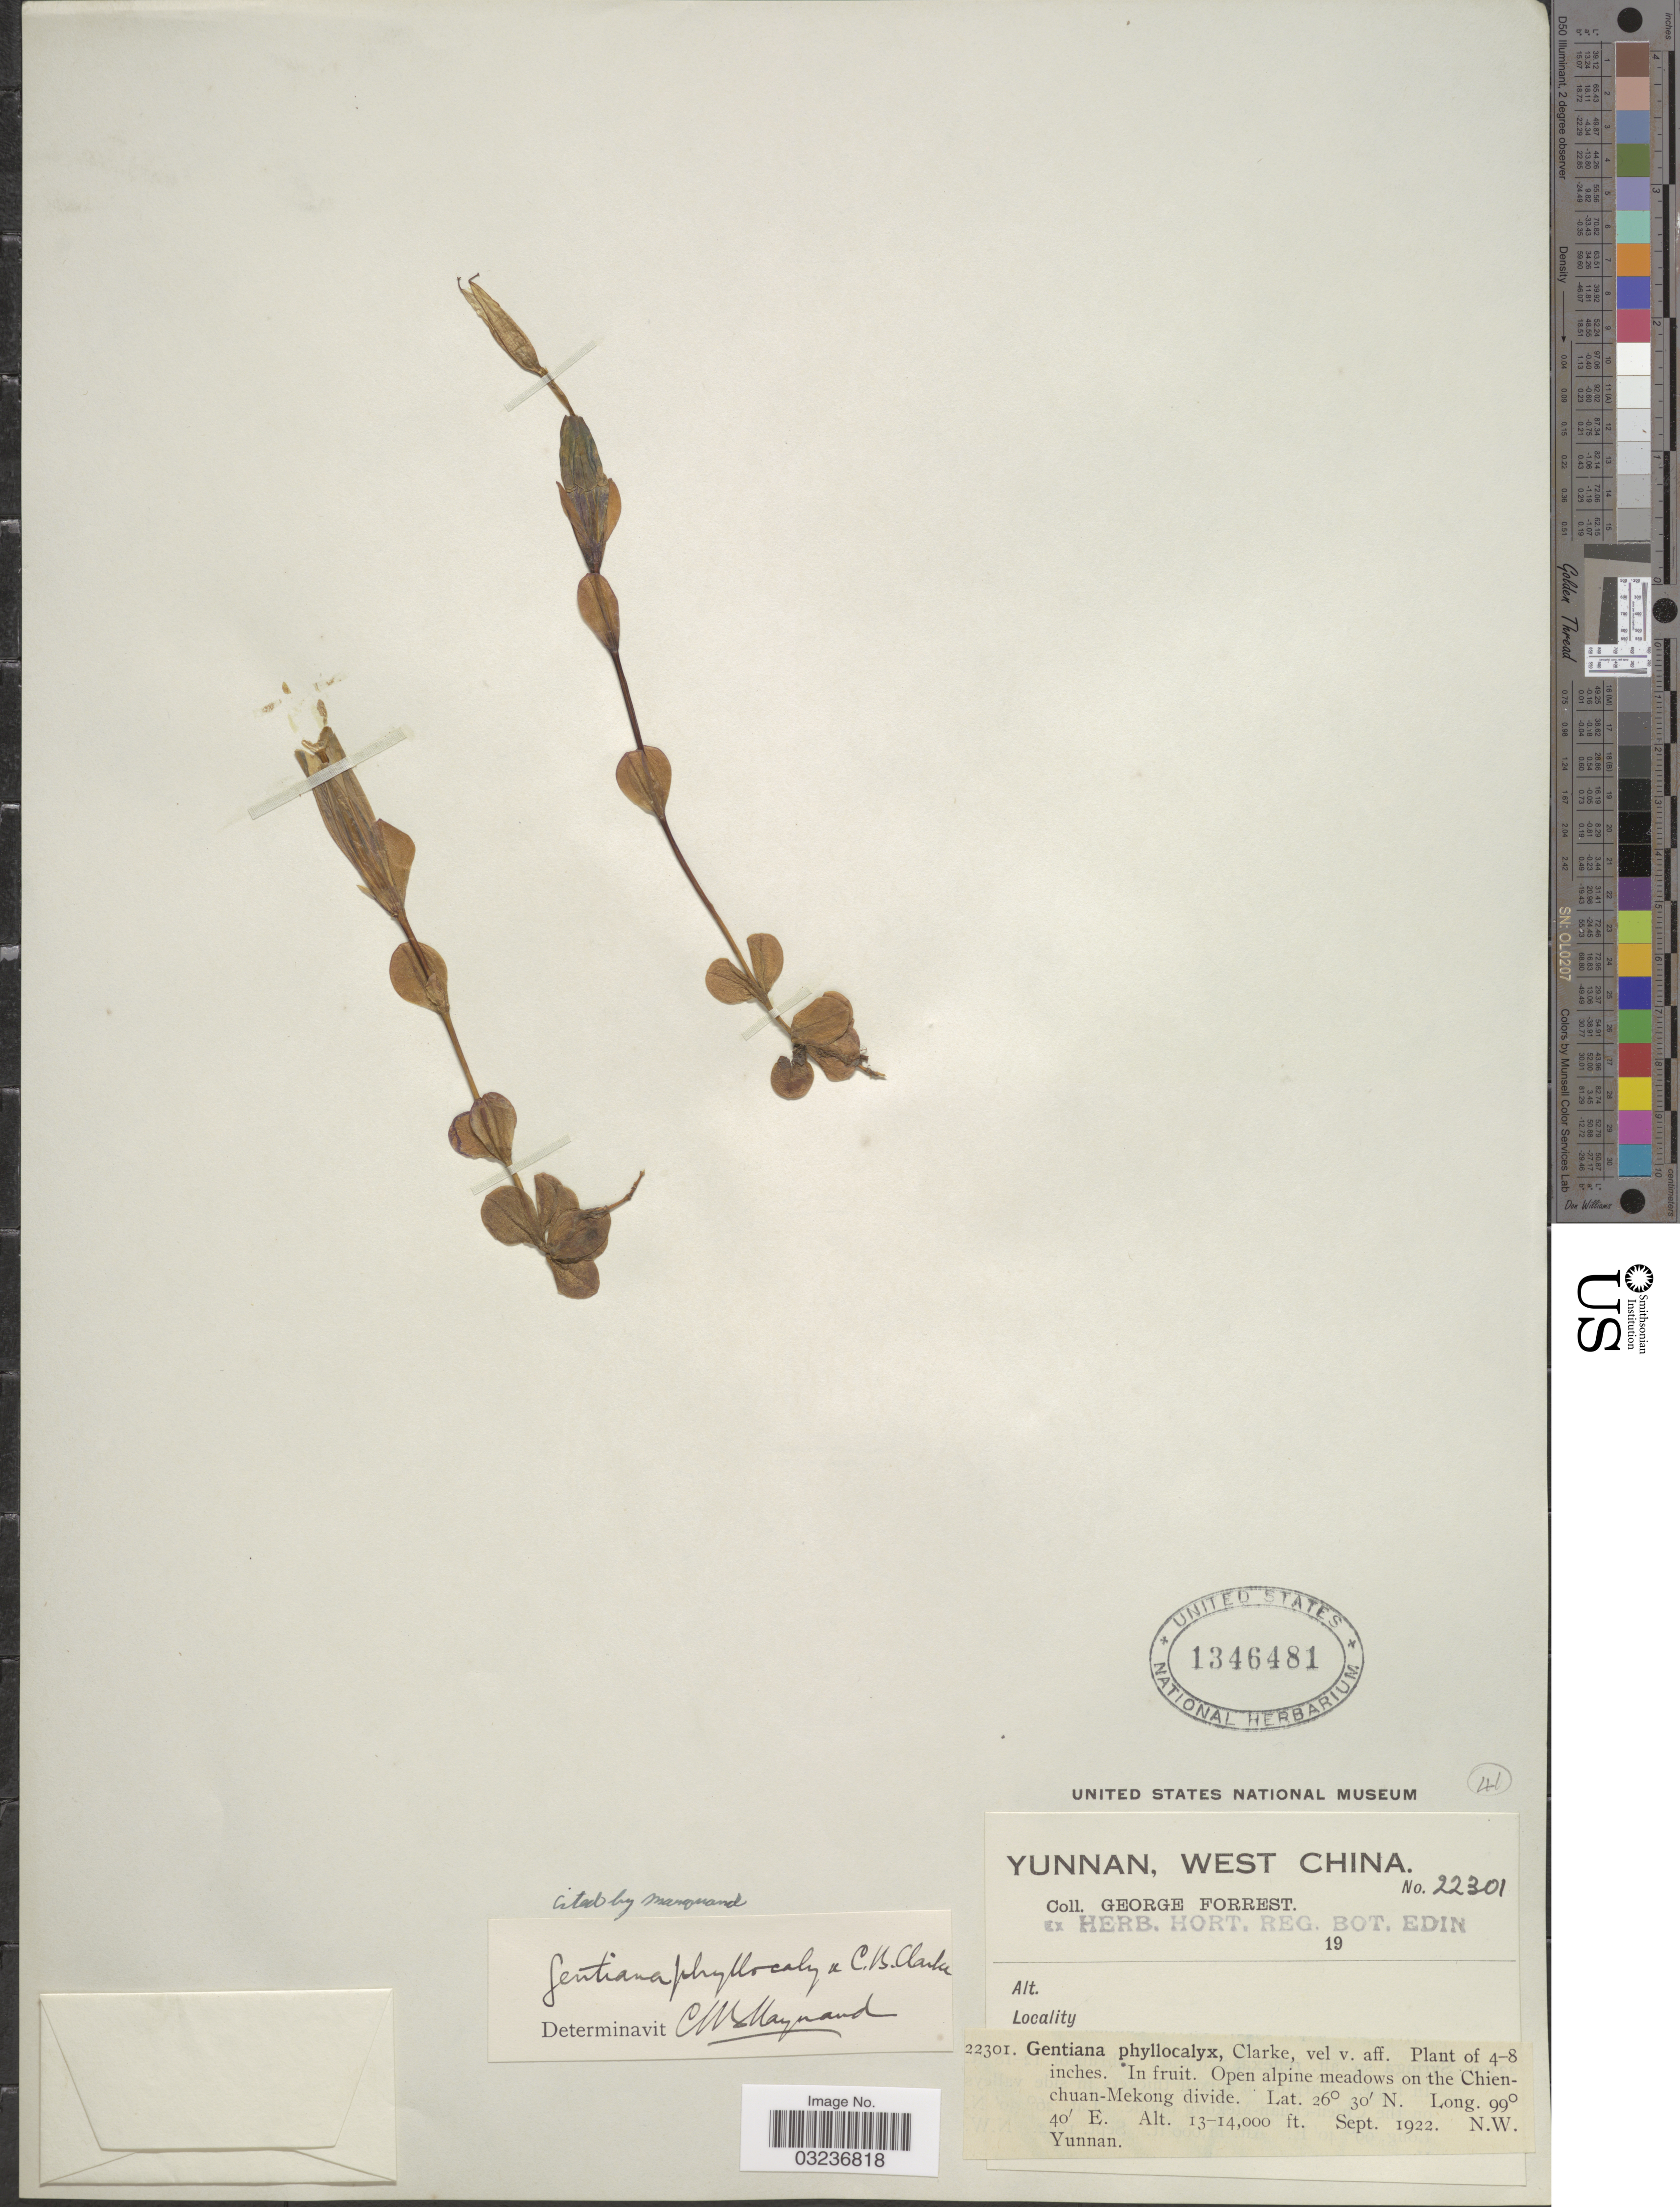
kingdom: Plantae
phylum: Tracheophyta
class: Magnoliopsida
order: Gentianales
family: Gentianaceae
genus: Gentiana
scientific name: Gentiana phyllocalyx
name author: C.B. Clarke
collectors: G. Forrest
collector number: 22301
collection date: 1922-09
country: China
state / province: Yunnan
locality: West China, Open alpine meadows on the Chien-chuan-Mekong divide, N.W. Yunnan.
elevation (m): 3962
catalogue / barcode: US 1346481